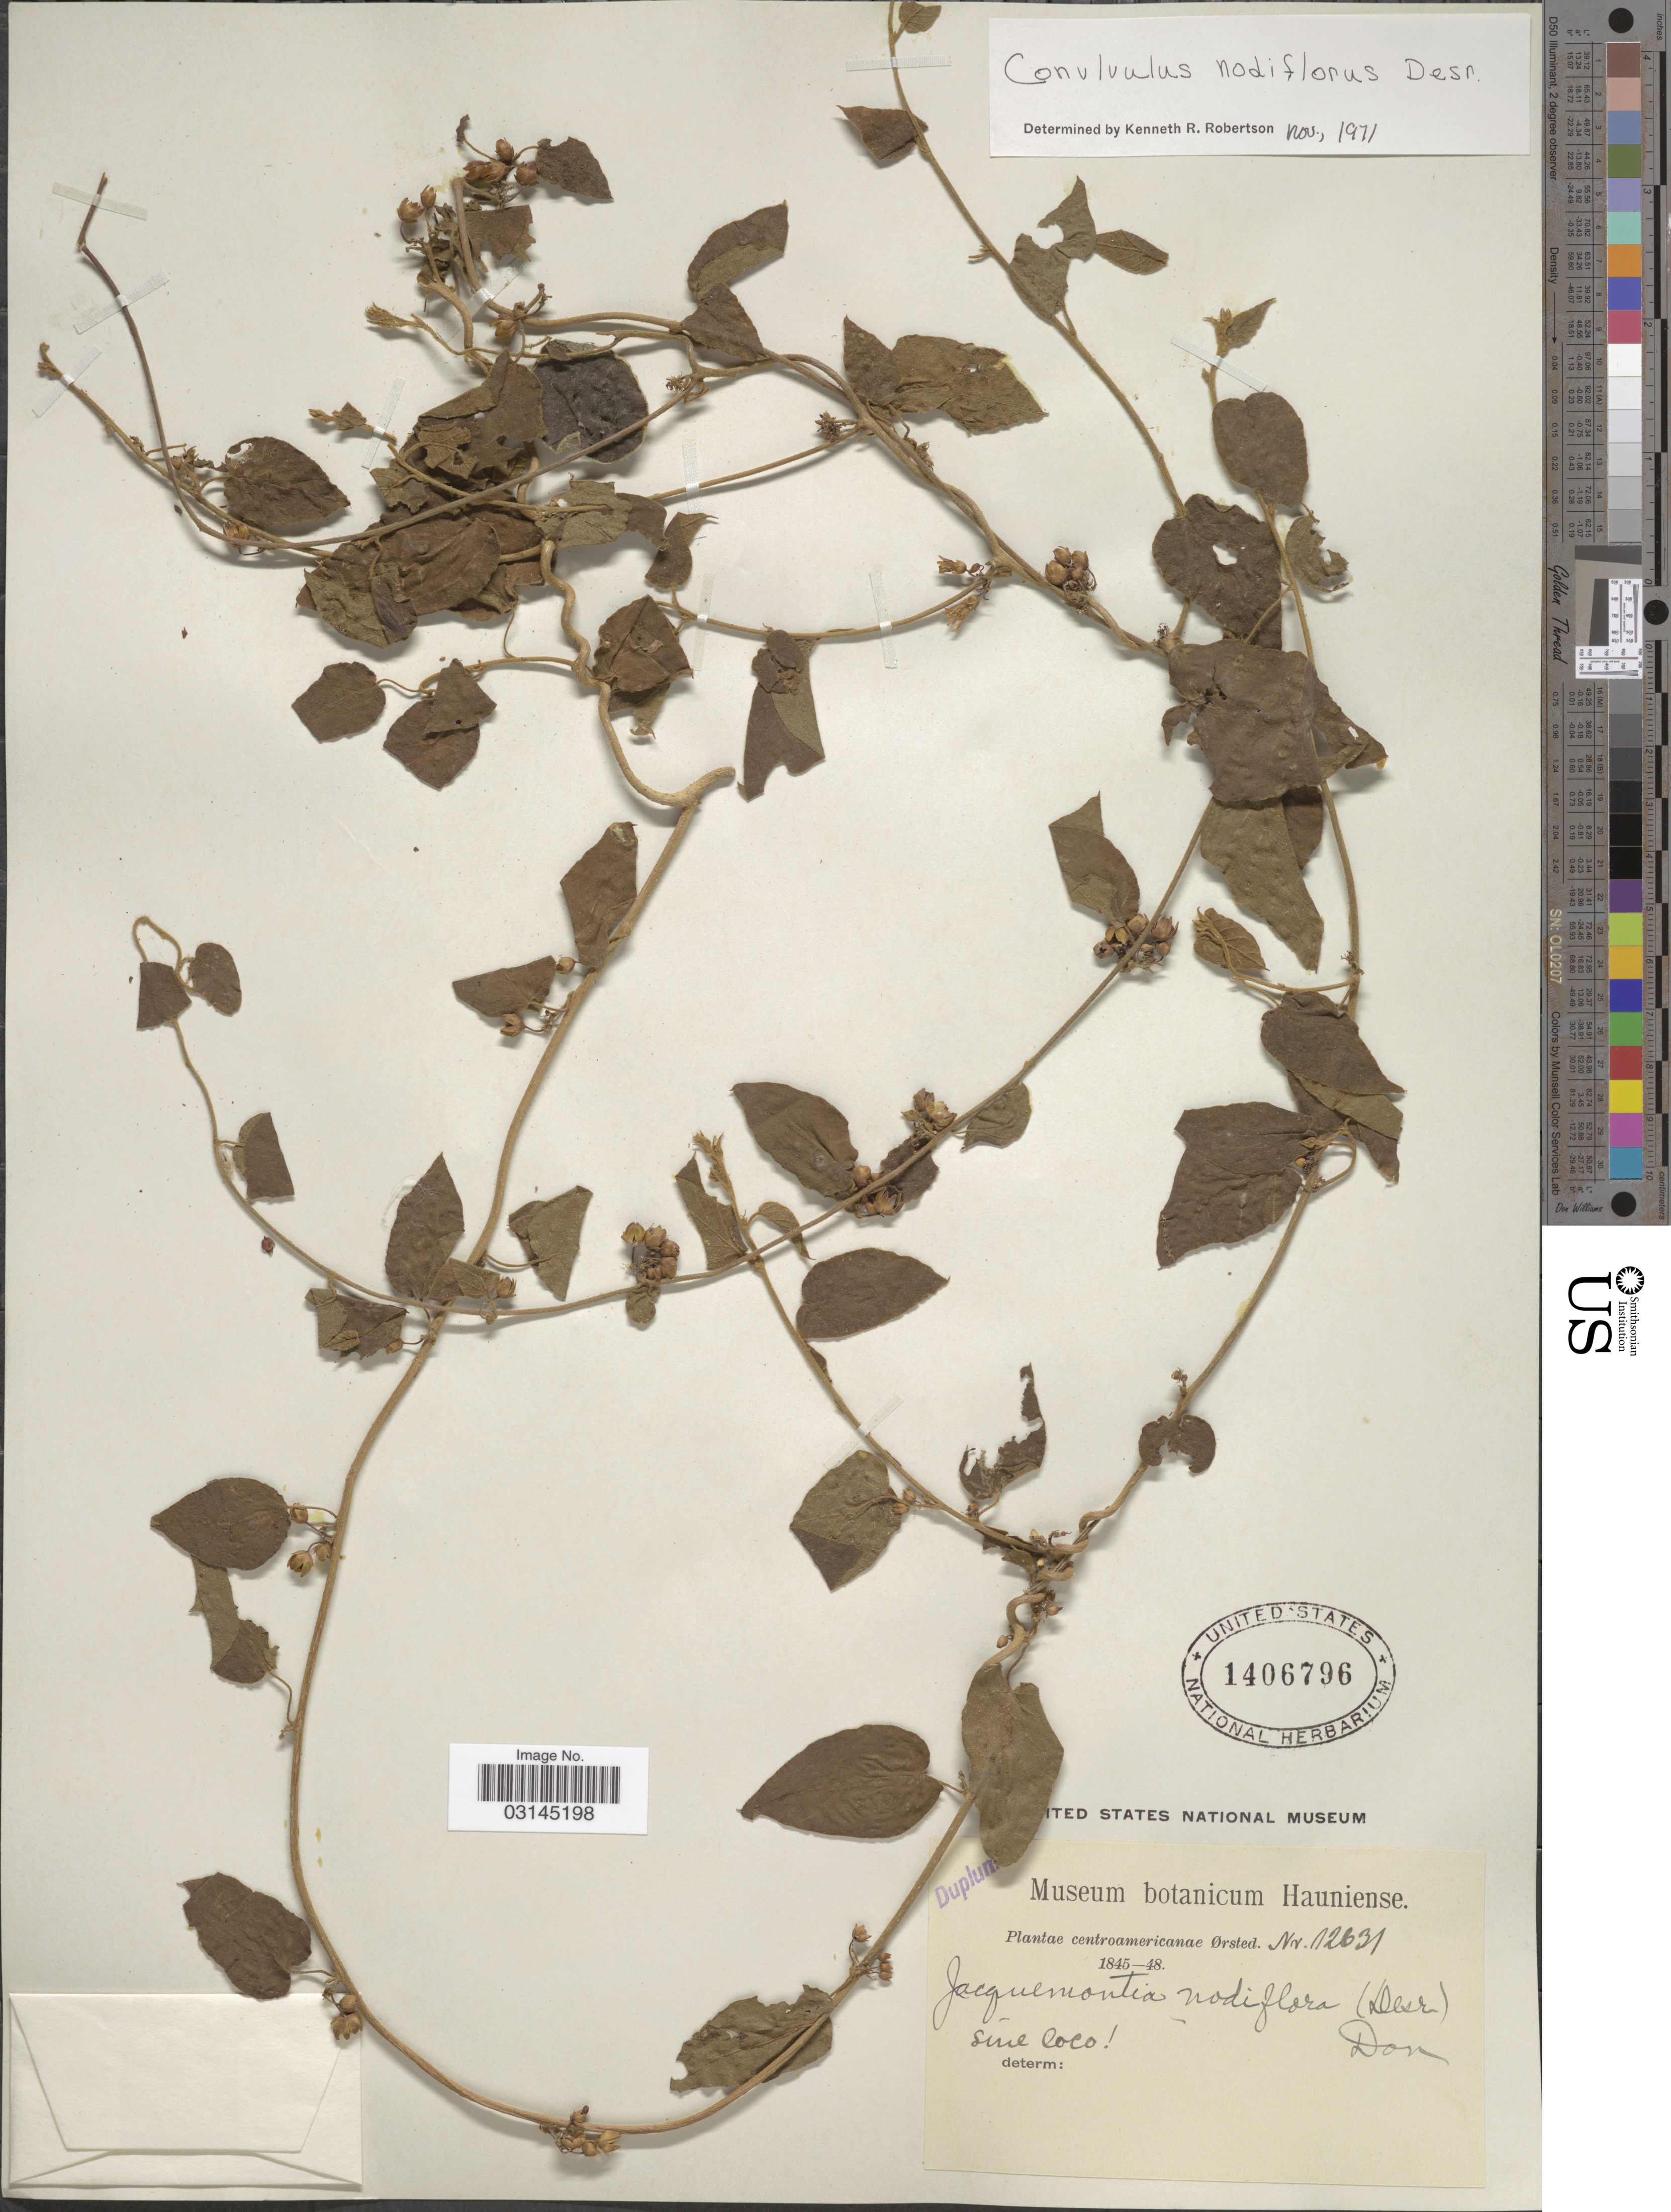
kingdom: Plantae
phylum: Tracheophyta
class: Magnoliopsida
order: Solanales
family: Convolvulaceae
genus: Convolvulus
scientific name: Convolvulus nodiflorus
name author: Desr.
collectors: Ørsted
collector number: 12631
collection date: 1845/1848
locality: Centroamericanae, Sine loco.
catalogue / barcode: US 1406796